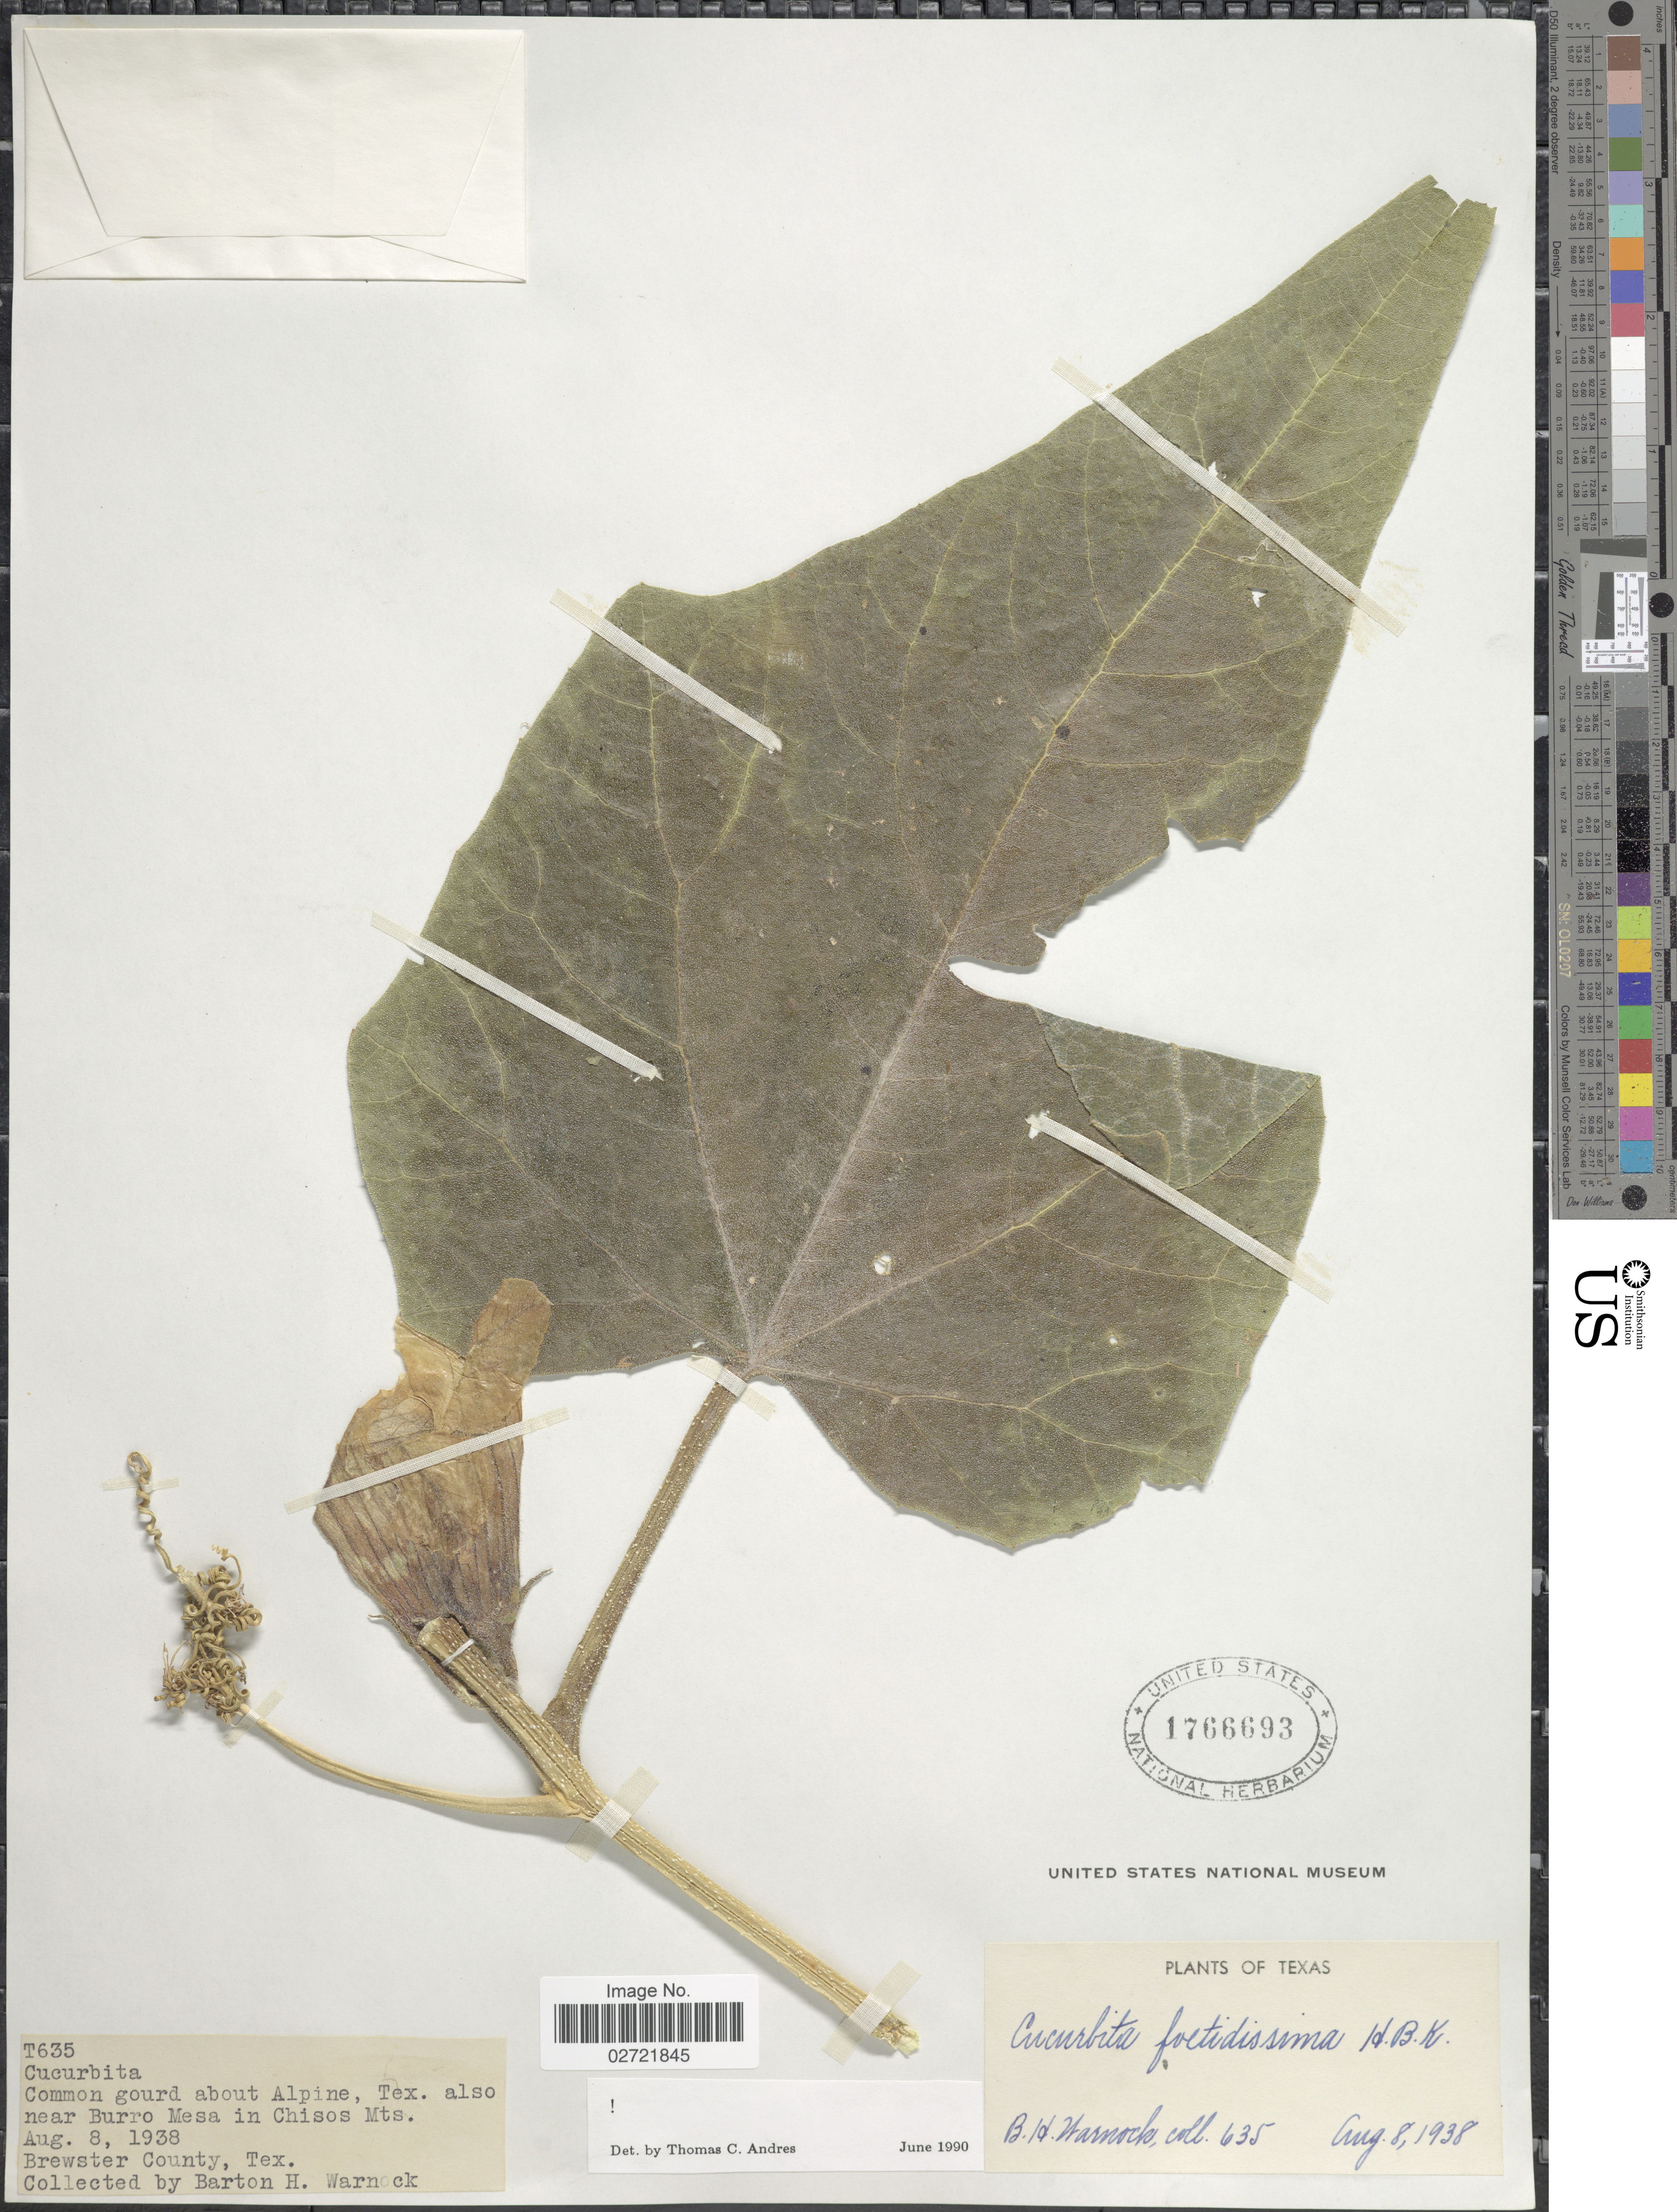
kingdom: Plantae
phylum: Tracheophyta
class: Magnoliopsida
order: Cucurbitales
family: Cucurbitaceae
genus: Cucurbita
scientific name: Cucurbita foetidissima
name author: Kunth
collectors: B. H. Warnock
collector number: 635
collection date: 1938-08-08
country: United States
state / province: Texas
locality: Common gourd about Alpine, also near Burro Mesa in Chisos Mts, Brewster County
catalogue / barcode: US 1766693